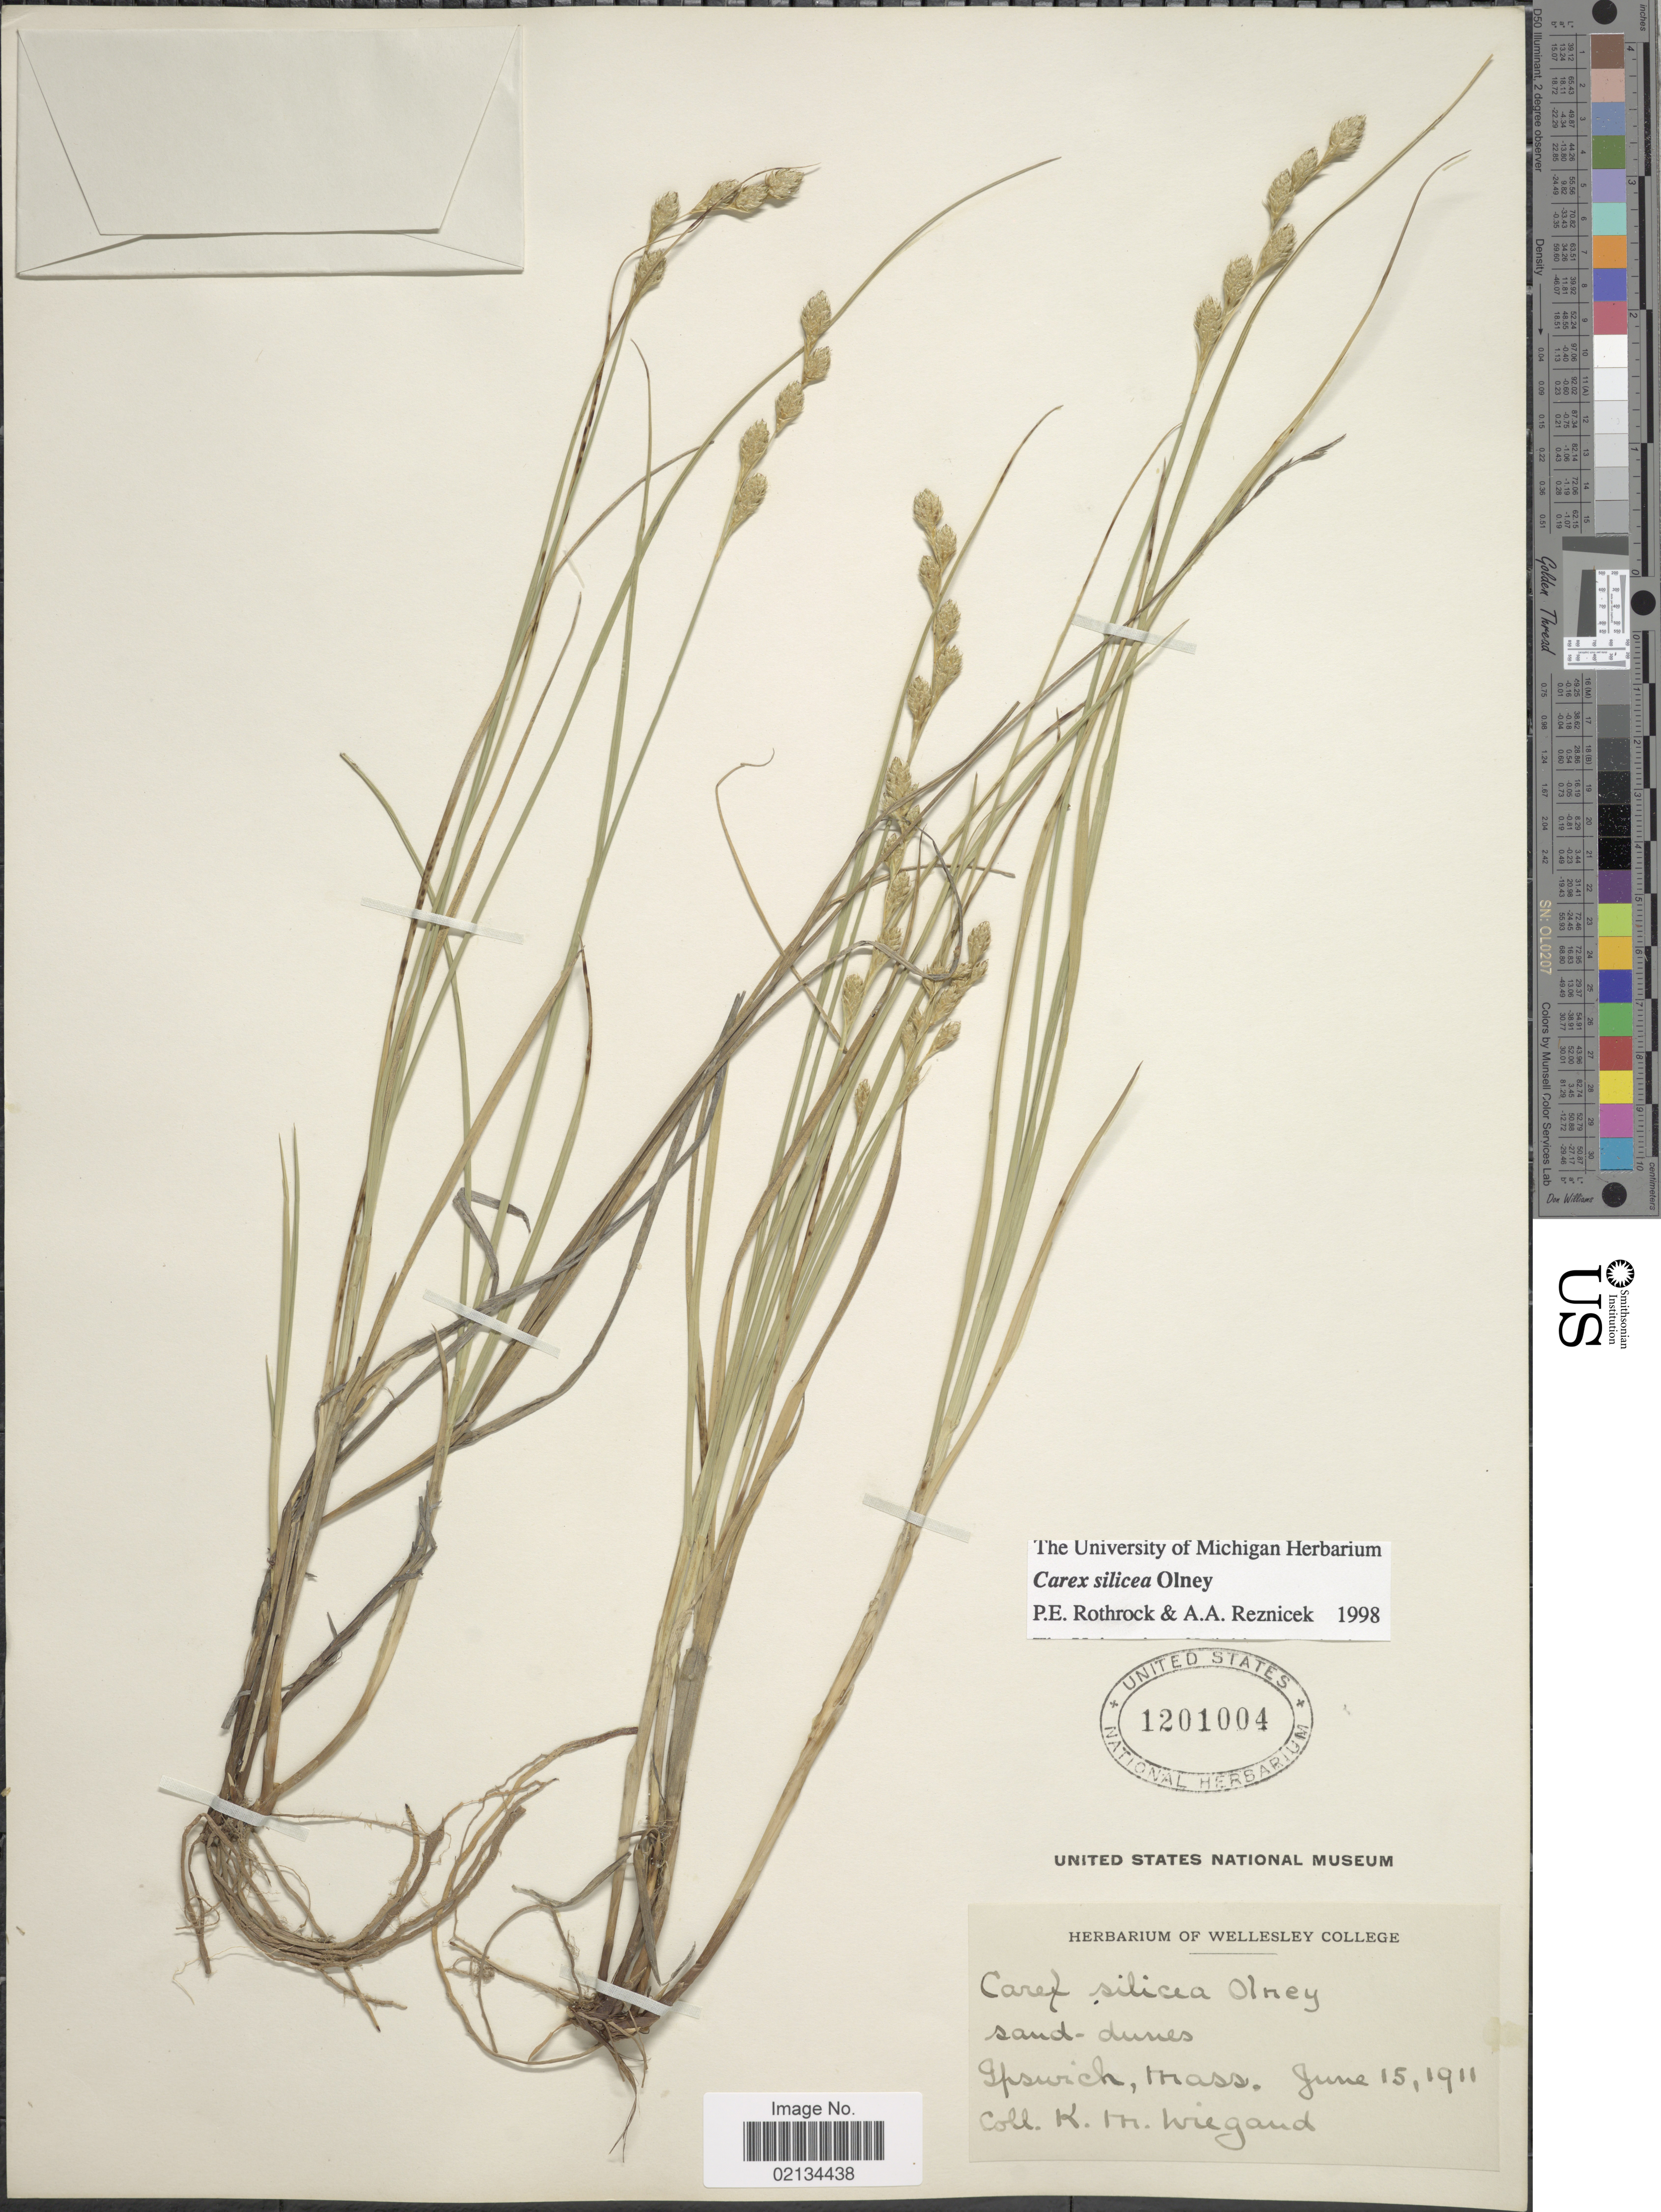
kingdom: Plantae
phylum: Tracheophyta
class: Liliopsida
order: Poales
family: Cyperaceae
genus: Carex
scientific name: Carex silicea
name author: Olney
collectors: K. M. Wiegand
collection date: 1911-06-15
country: United States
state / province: Massachusetts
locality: Sand-dunes, Ipswich.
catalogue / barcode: US 1201004